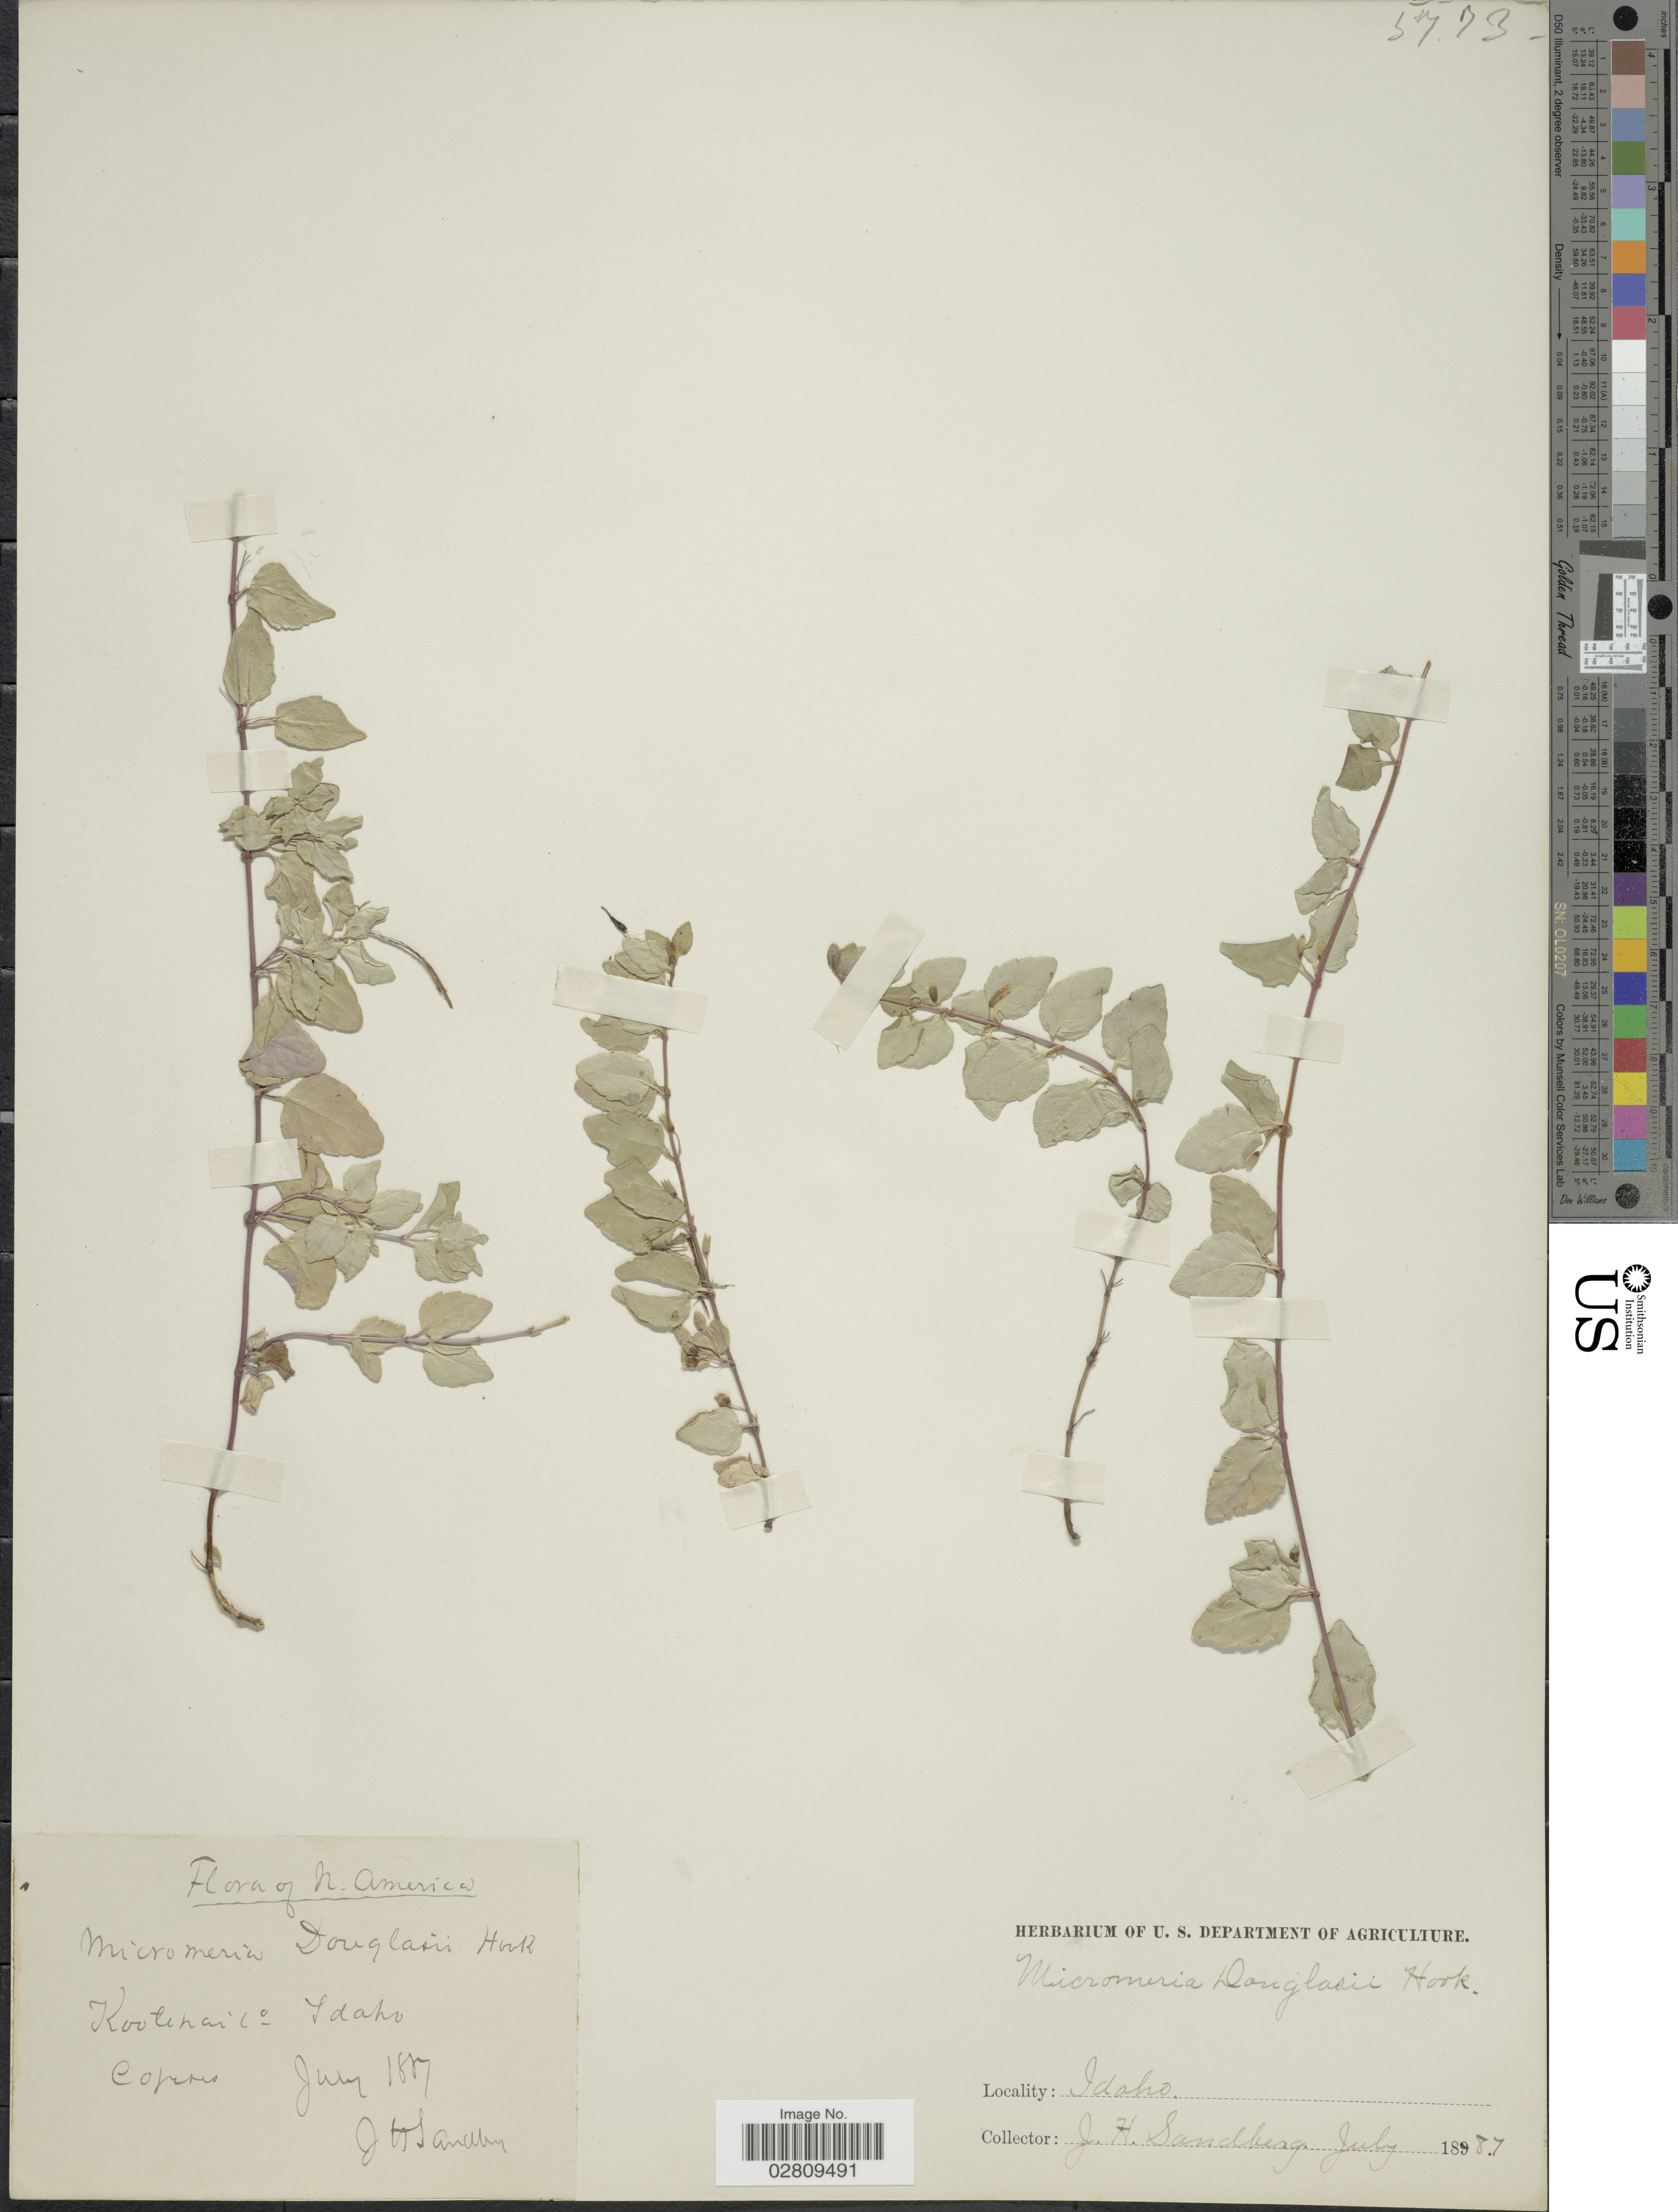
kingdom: Plantae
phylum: Tracheophyta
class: Magnoliopsida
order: Lamiales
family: Lamiaceae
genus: Micromeria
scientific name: Micromeria douglasii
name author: Benth.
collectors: J. H. Sandberg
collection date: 1887-07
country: United States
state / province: Idaho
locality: Kootenai Co.